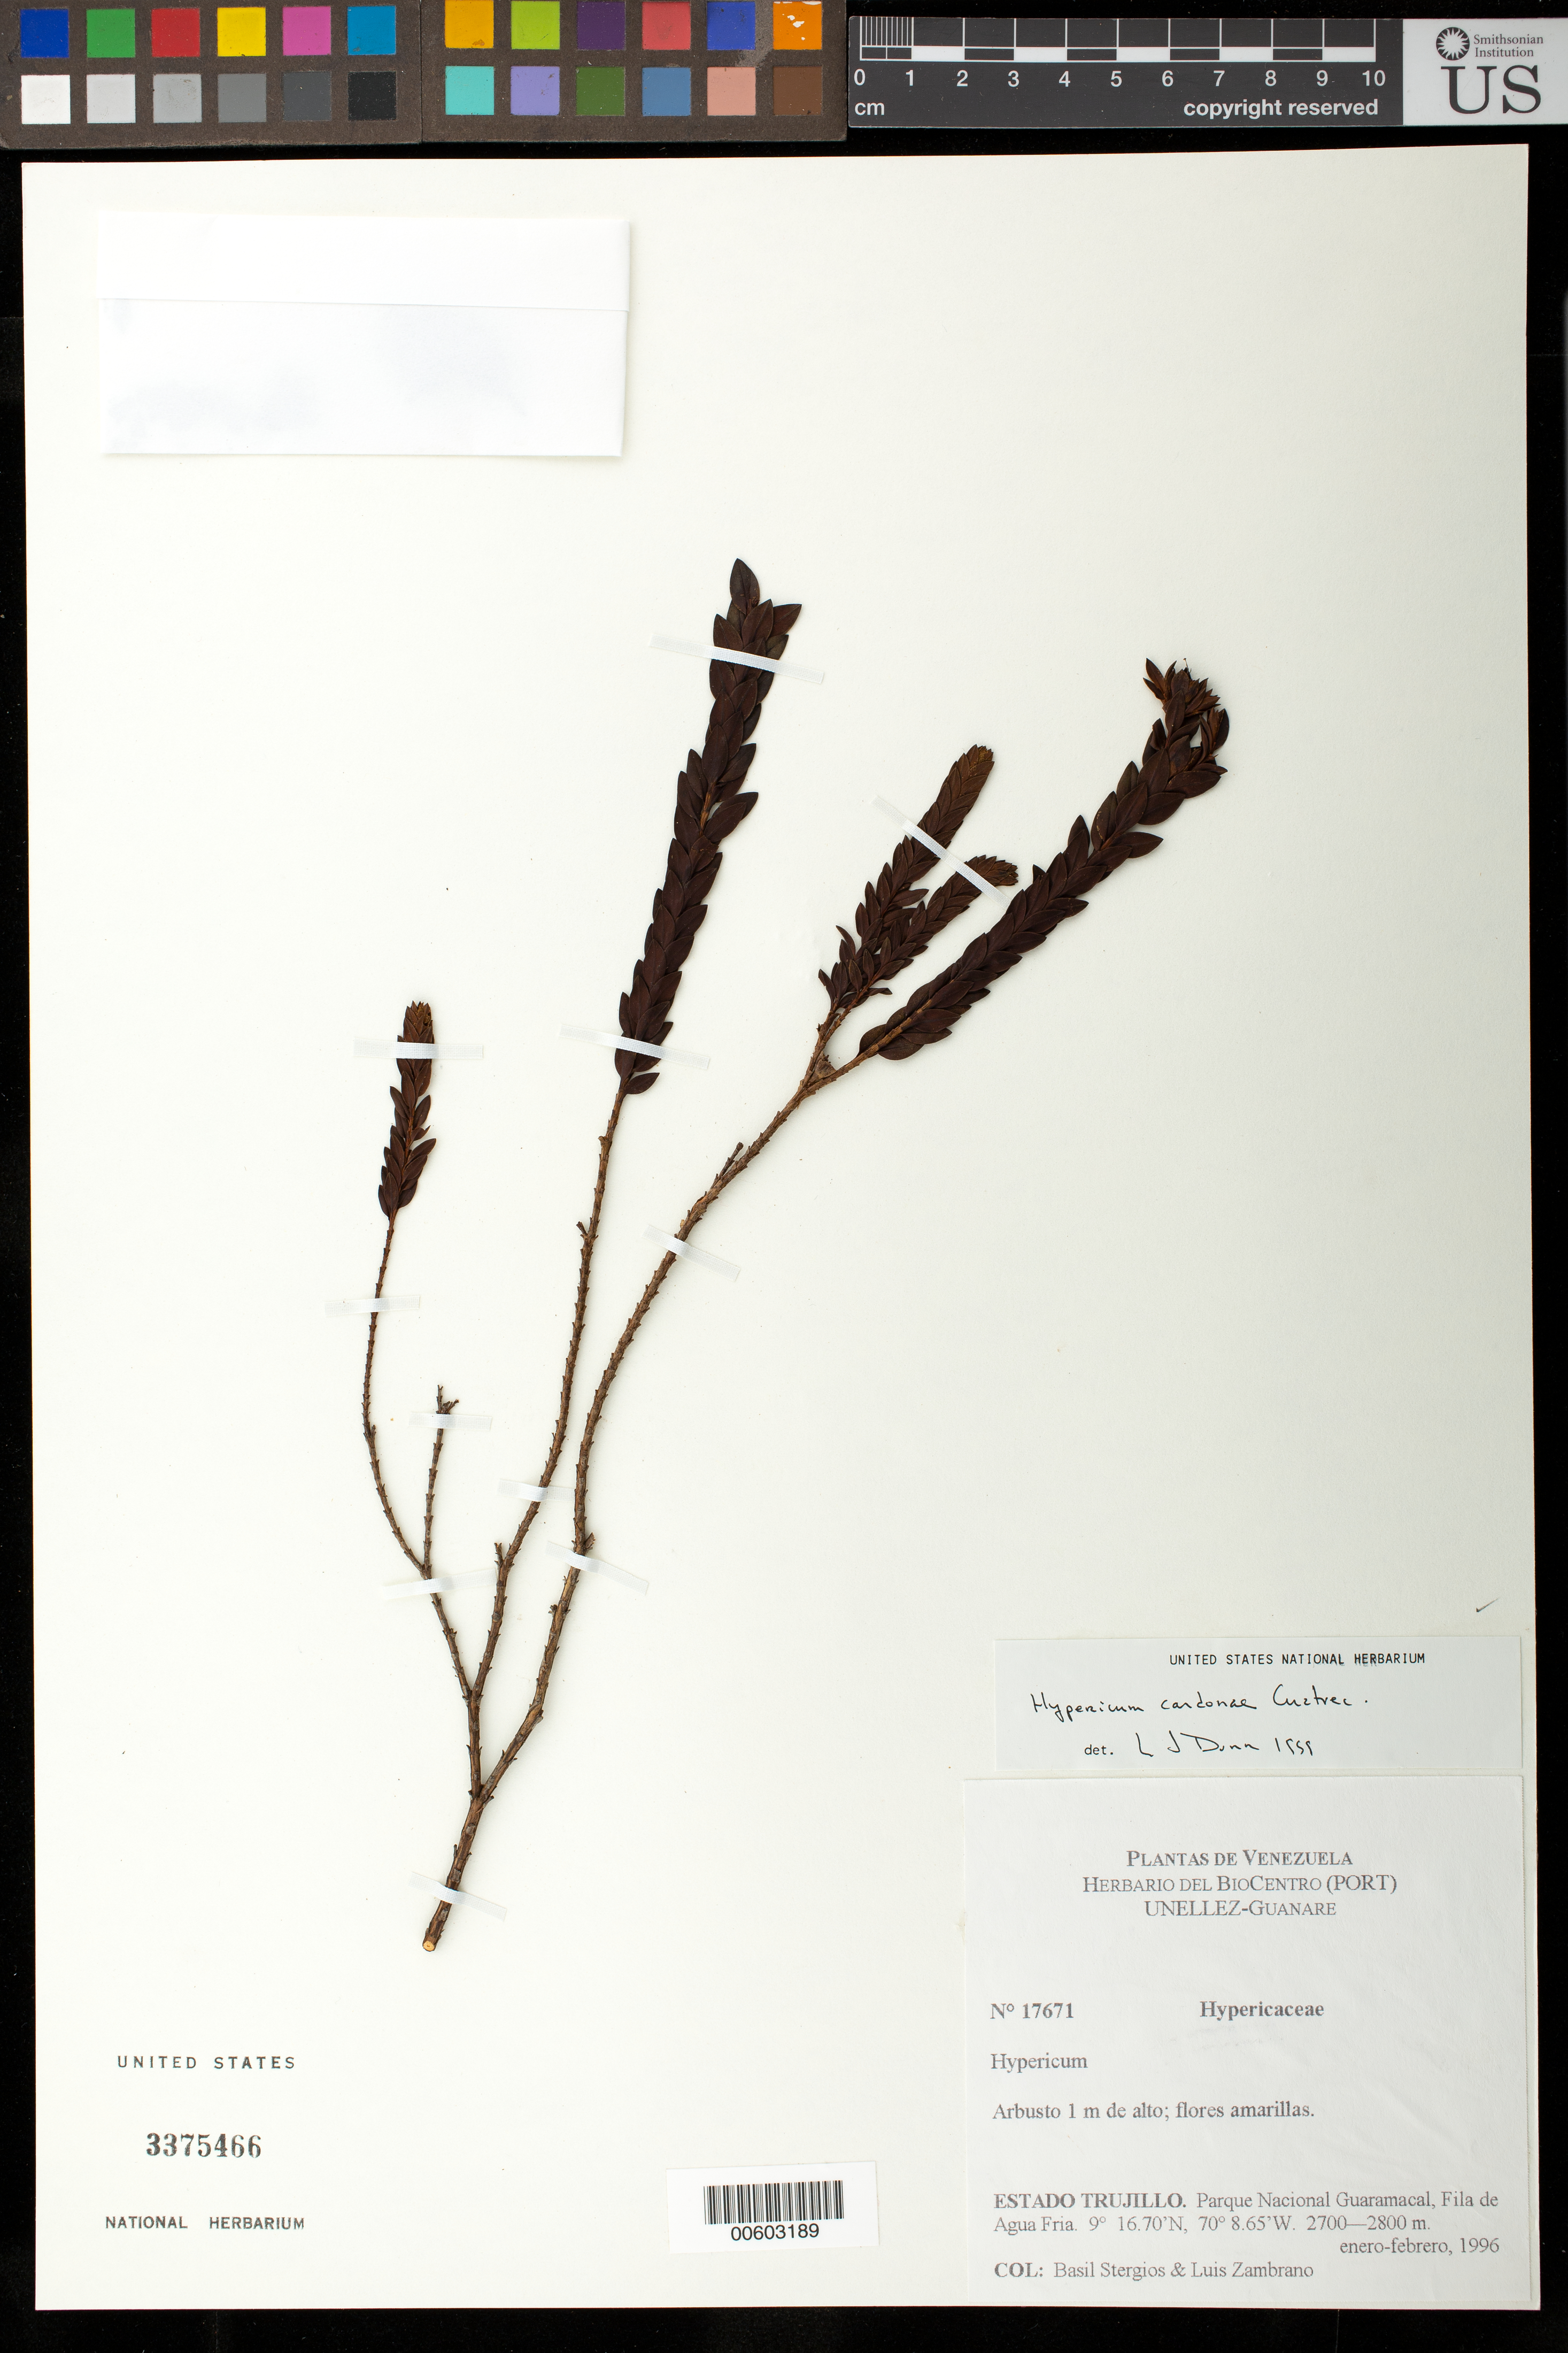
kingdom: Plantae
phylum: Tracheophyta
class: Magnoliopsida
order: Malpighiales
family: Hypericaceae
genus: Hypericum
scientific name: Hypericum cardonae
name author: Cuatrec.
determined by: Dorr, L. J., (BOT), Smithsonian Institution - National Museum of Natural History (UNITED STATES)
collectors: B. G. Stergios & L. Zambrano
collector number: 17671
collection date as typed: Jan 1996 to -- Feb 1996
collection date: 1996-01/1996-02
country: Venezuela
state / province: Trujillo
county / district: Boconó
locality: Parque Nacional Guaramacal, Fila de Agua Fria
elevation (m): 2700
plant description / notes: MO, PORT, US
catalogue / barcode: US 3375466